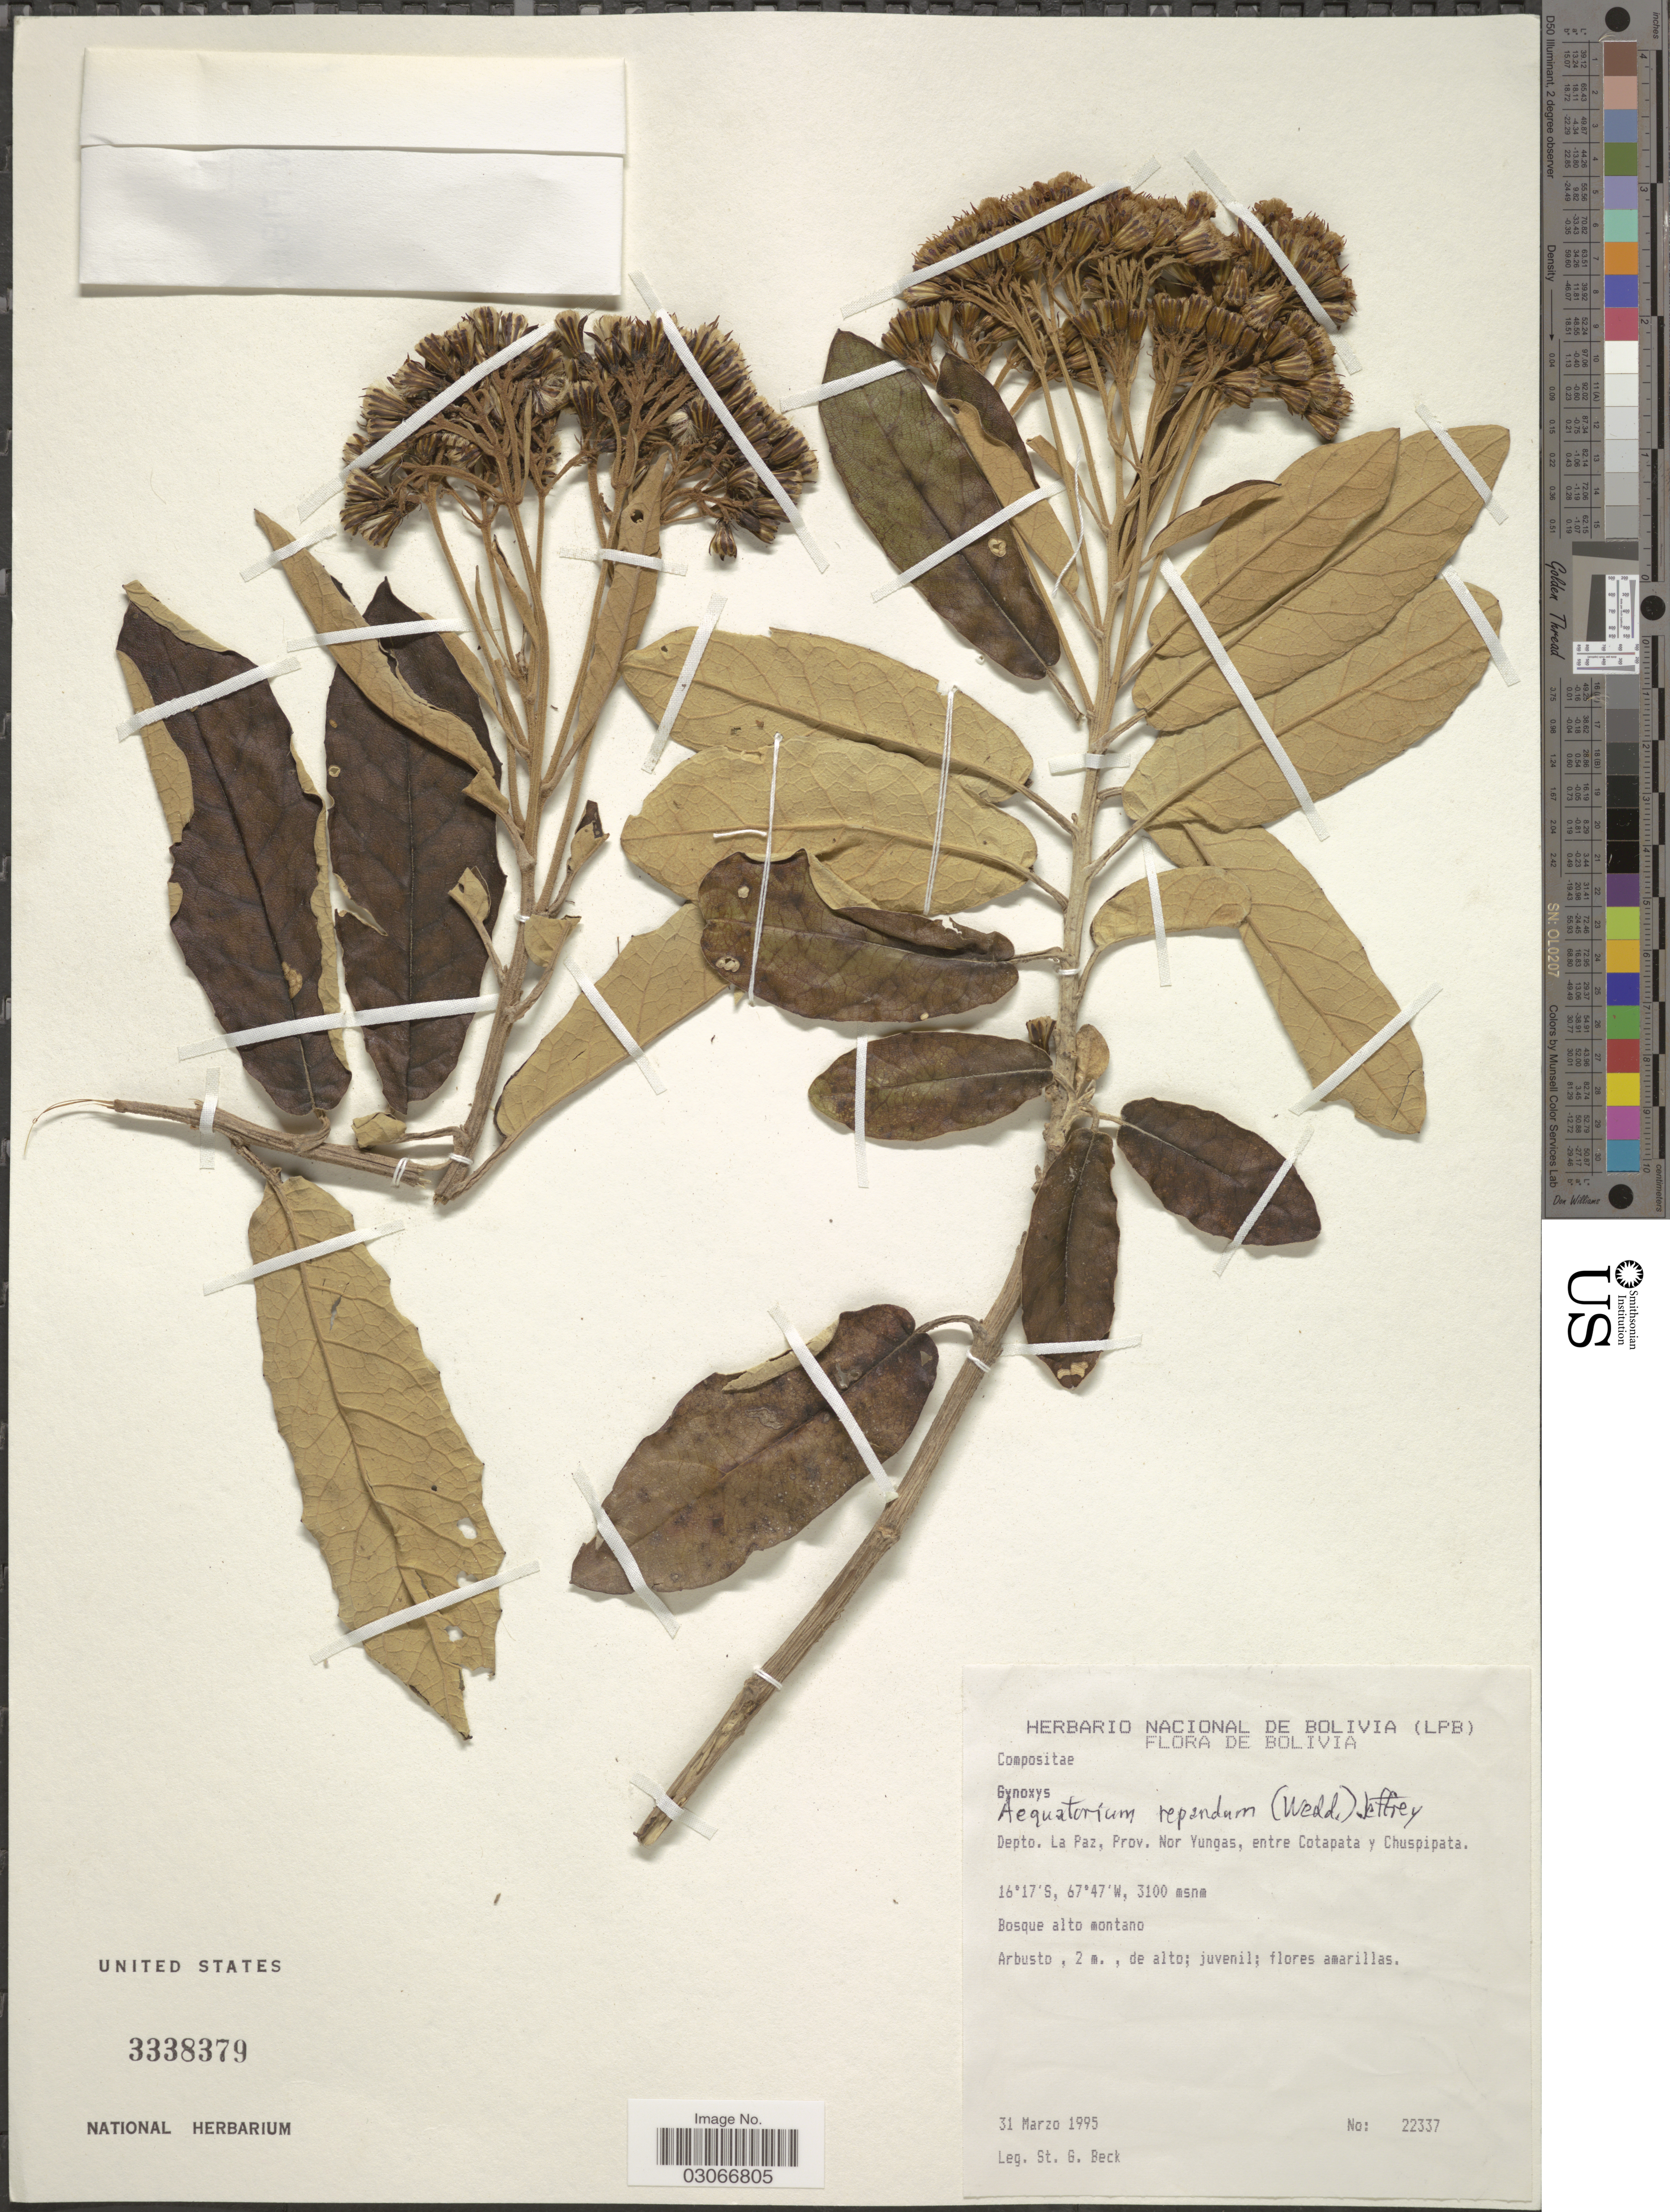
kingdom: Plantae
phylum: Tracheophyta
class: Magnoliopsida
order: Asterales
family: Asteraceae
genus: Nordenstamia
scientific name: Nordenstamia repanda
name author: (Wedd.) Lundin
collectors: S. G. Beck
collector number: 22337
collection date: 1995-03-31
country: Bolivia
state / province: La Paz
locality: Depto. La Paz, Prov. Nor Yungas, entre Cotapata y Chuspipata.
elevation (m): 3100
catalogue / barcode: US 3338379